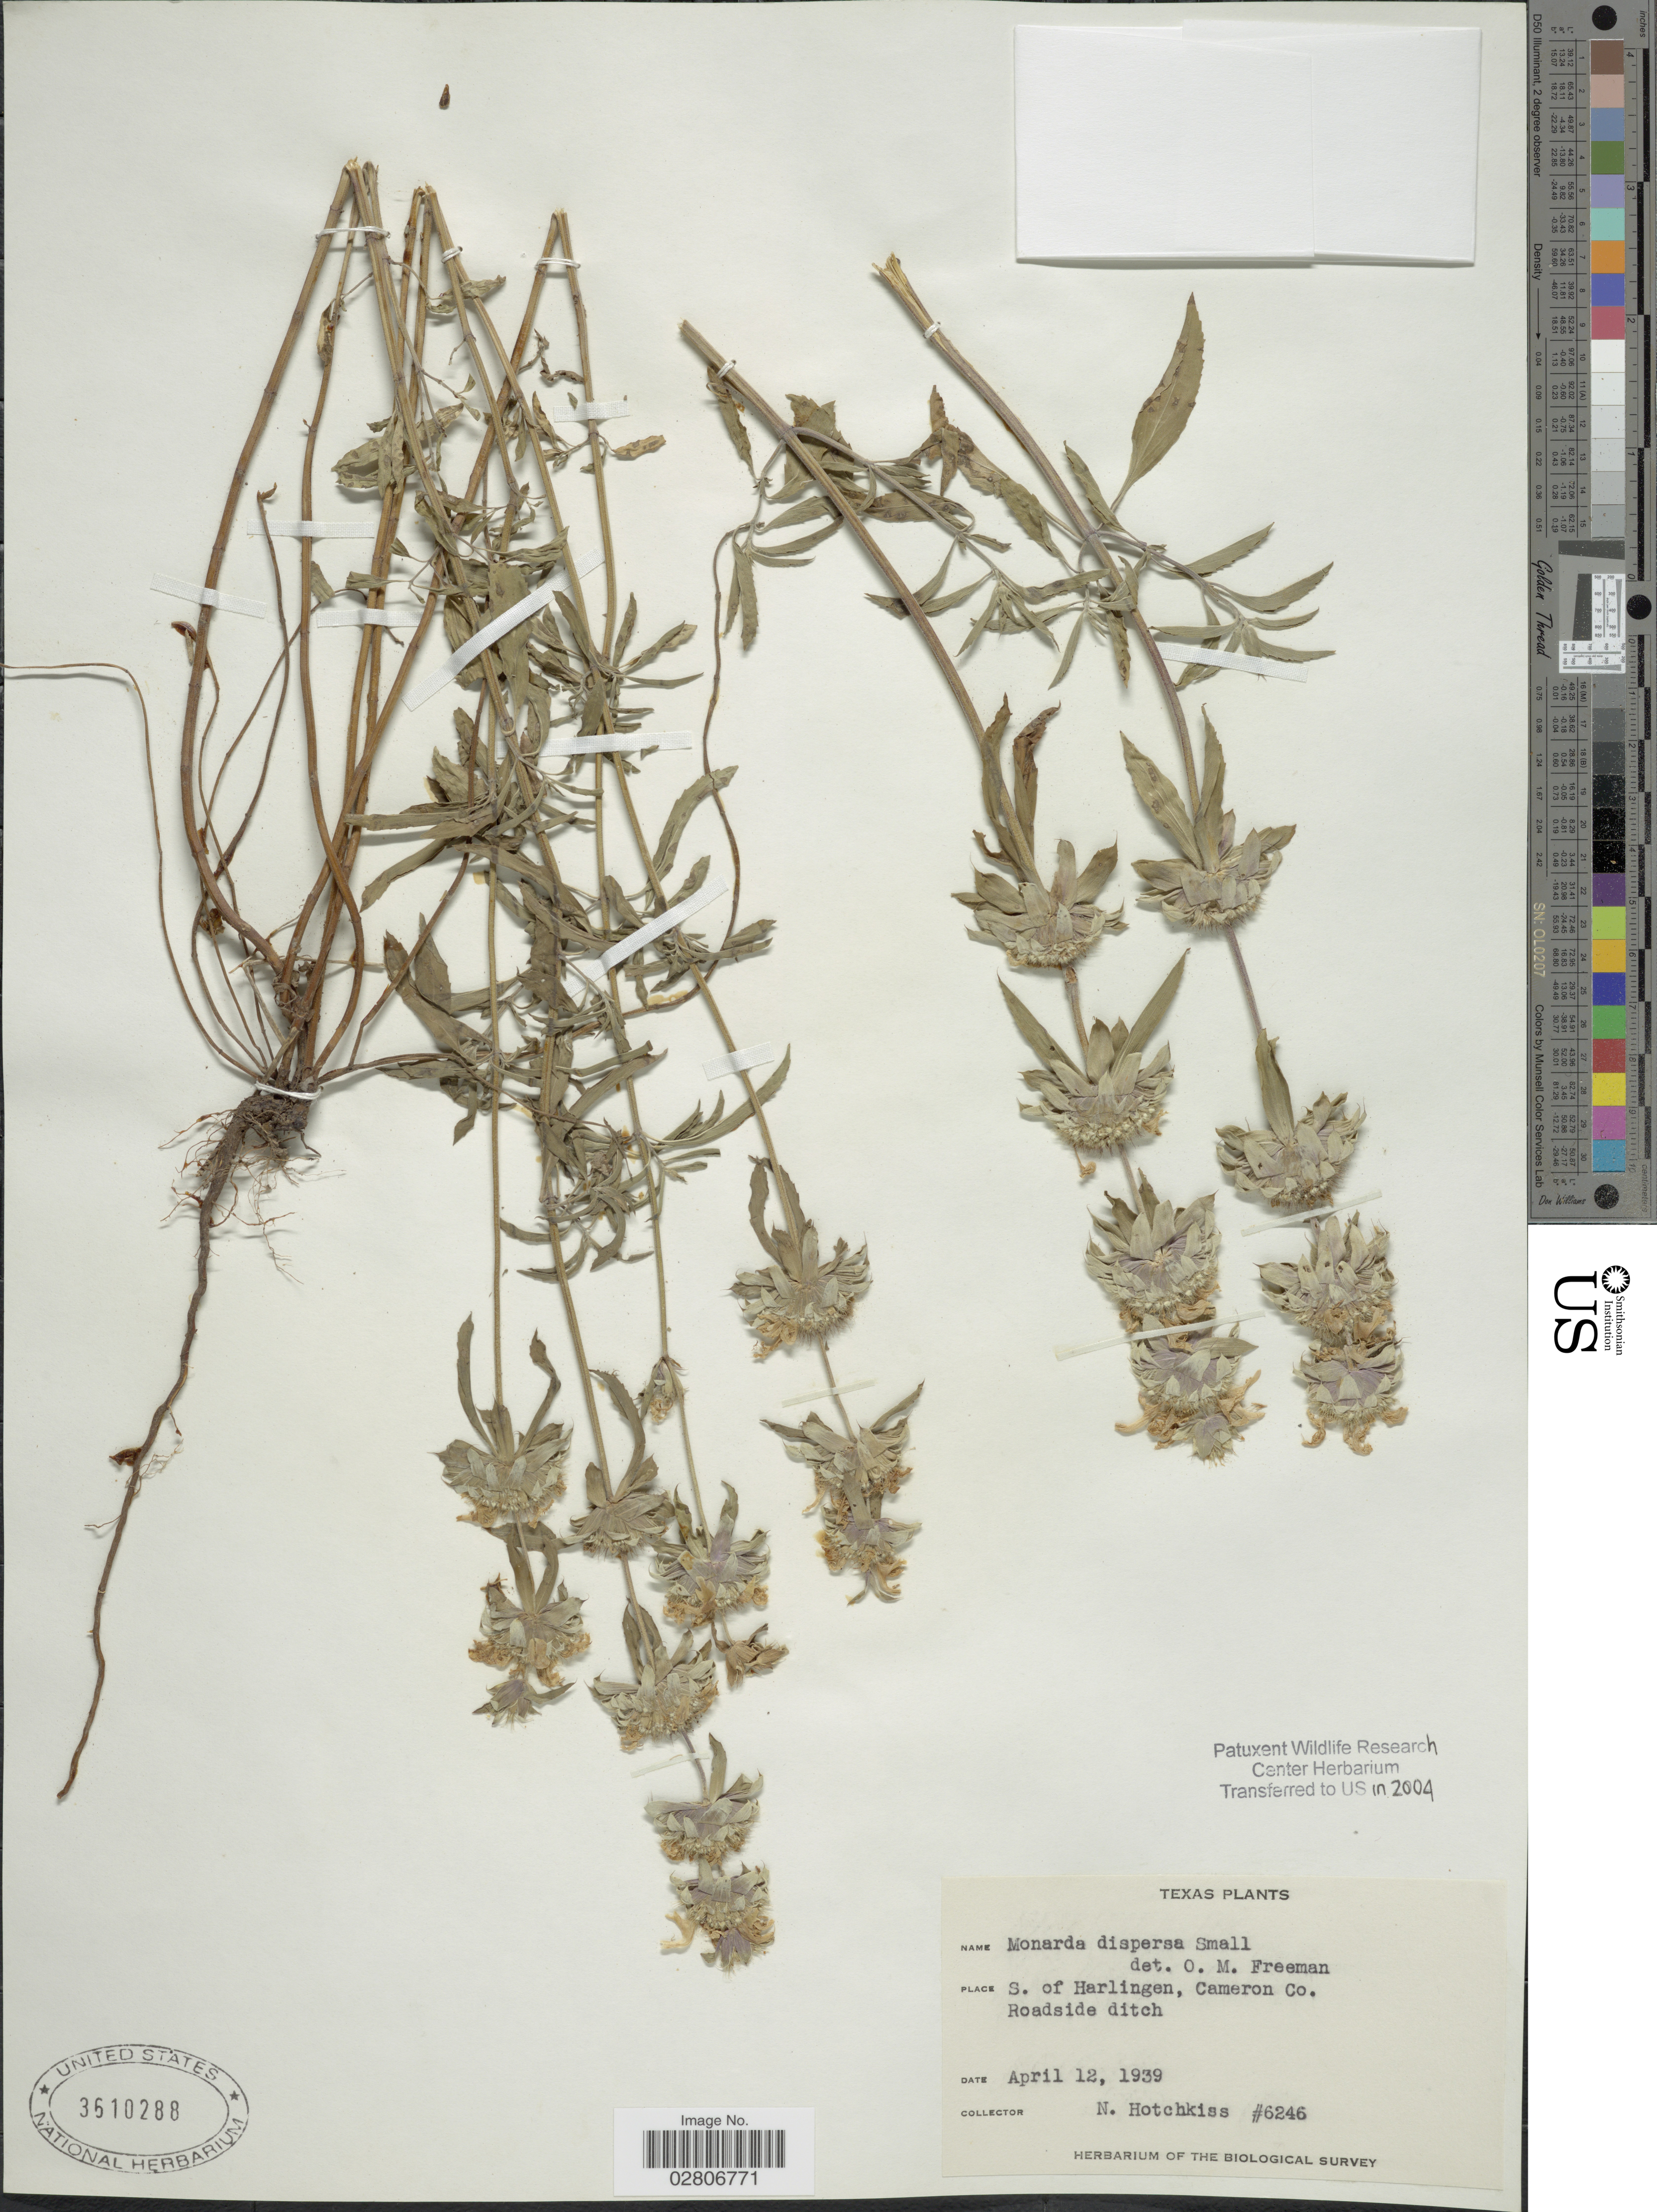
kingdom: Plantae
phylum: Tracheophyta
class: Magnoliopsida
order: Lamiales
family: Lamiaceae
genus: Monarda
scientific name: Monarda citriodora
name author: Cerv. ex Lag.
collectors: N. Hotchkiss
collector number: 6246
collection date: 1939-04-12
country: United States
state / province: Texas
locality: S. of Harlingen, Cameron Co. Roadside ditch.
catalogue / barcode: US 3510288